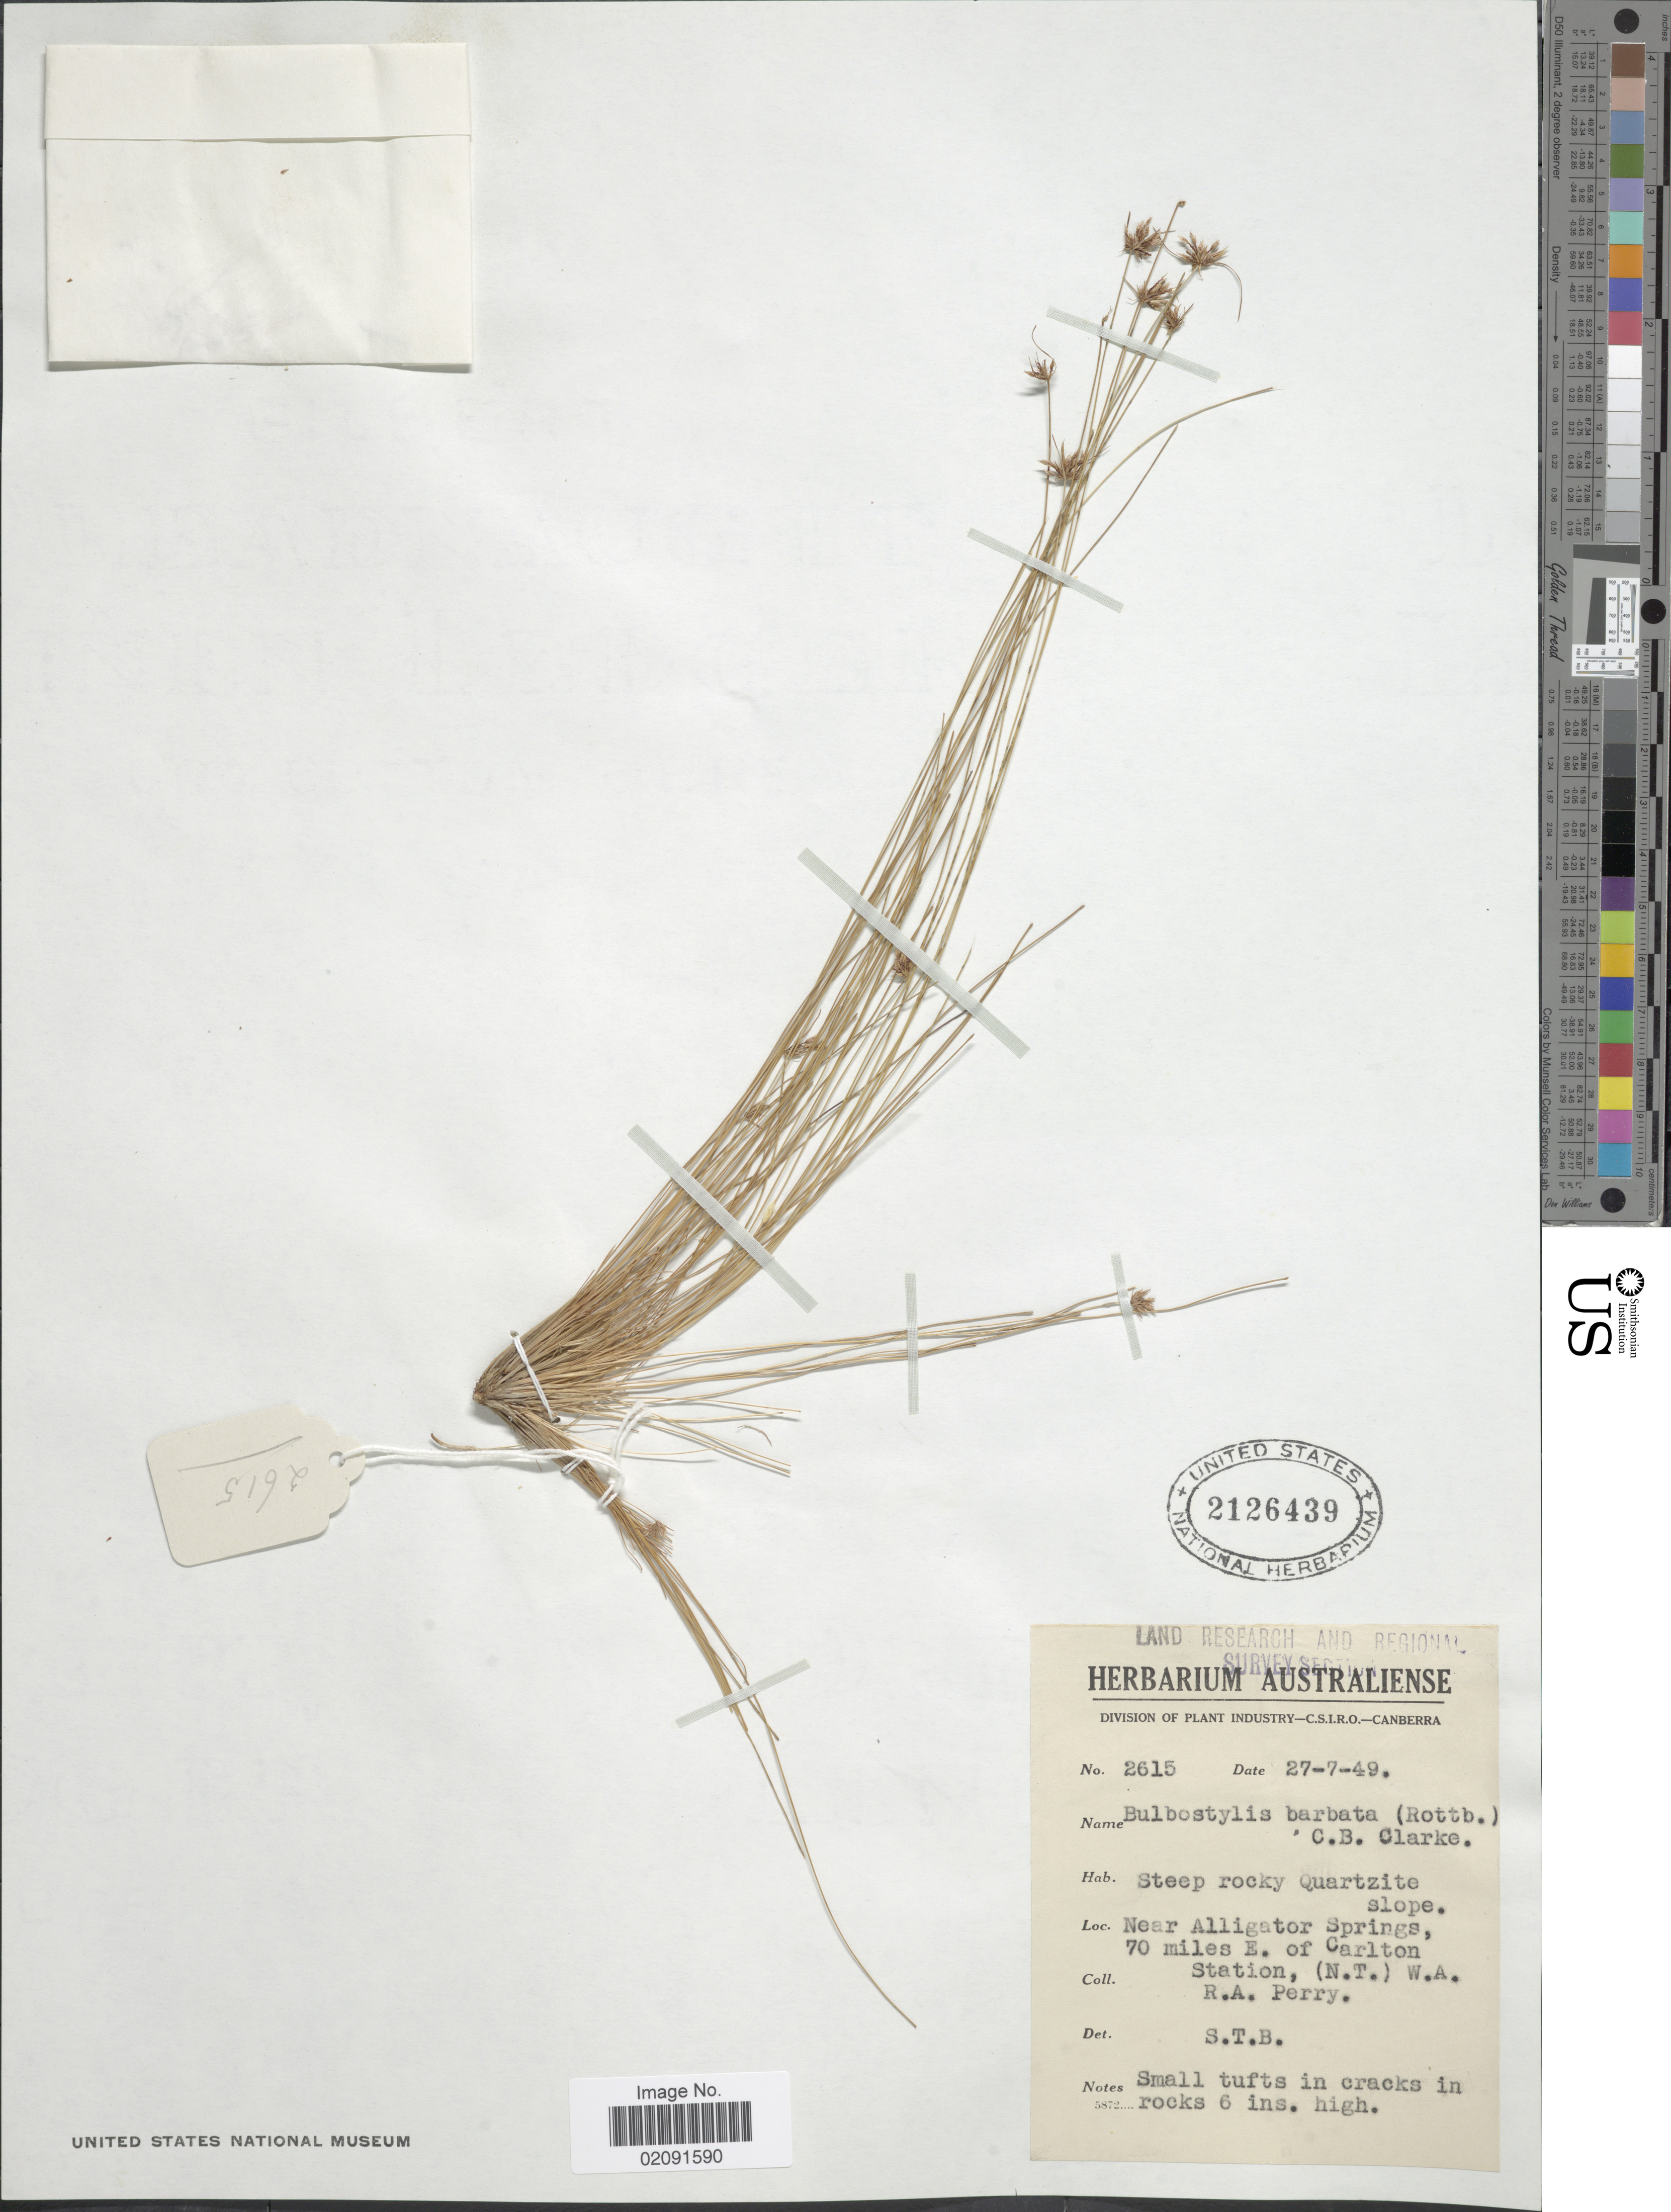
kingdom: Plantae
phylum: Tracheophyta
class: Liliopsida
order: Poales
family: Cyperaceae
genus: Bulbostylis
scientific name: Bulbostylis barbata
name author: (Rottb.) C.B. Clarke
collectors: Perry, R. A.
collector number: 2615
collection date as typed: Transcribed d/m/y: 27/7/49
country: Australia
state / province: Western Australia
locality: Near Alligator Springs, 70 miles E. of Carlton Station, (N. T.)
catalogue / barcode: US 2126439